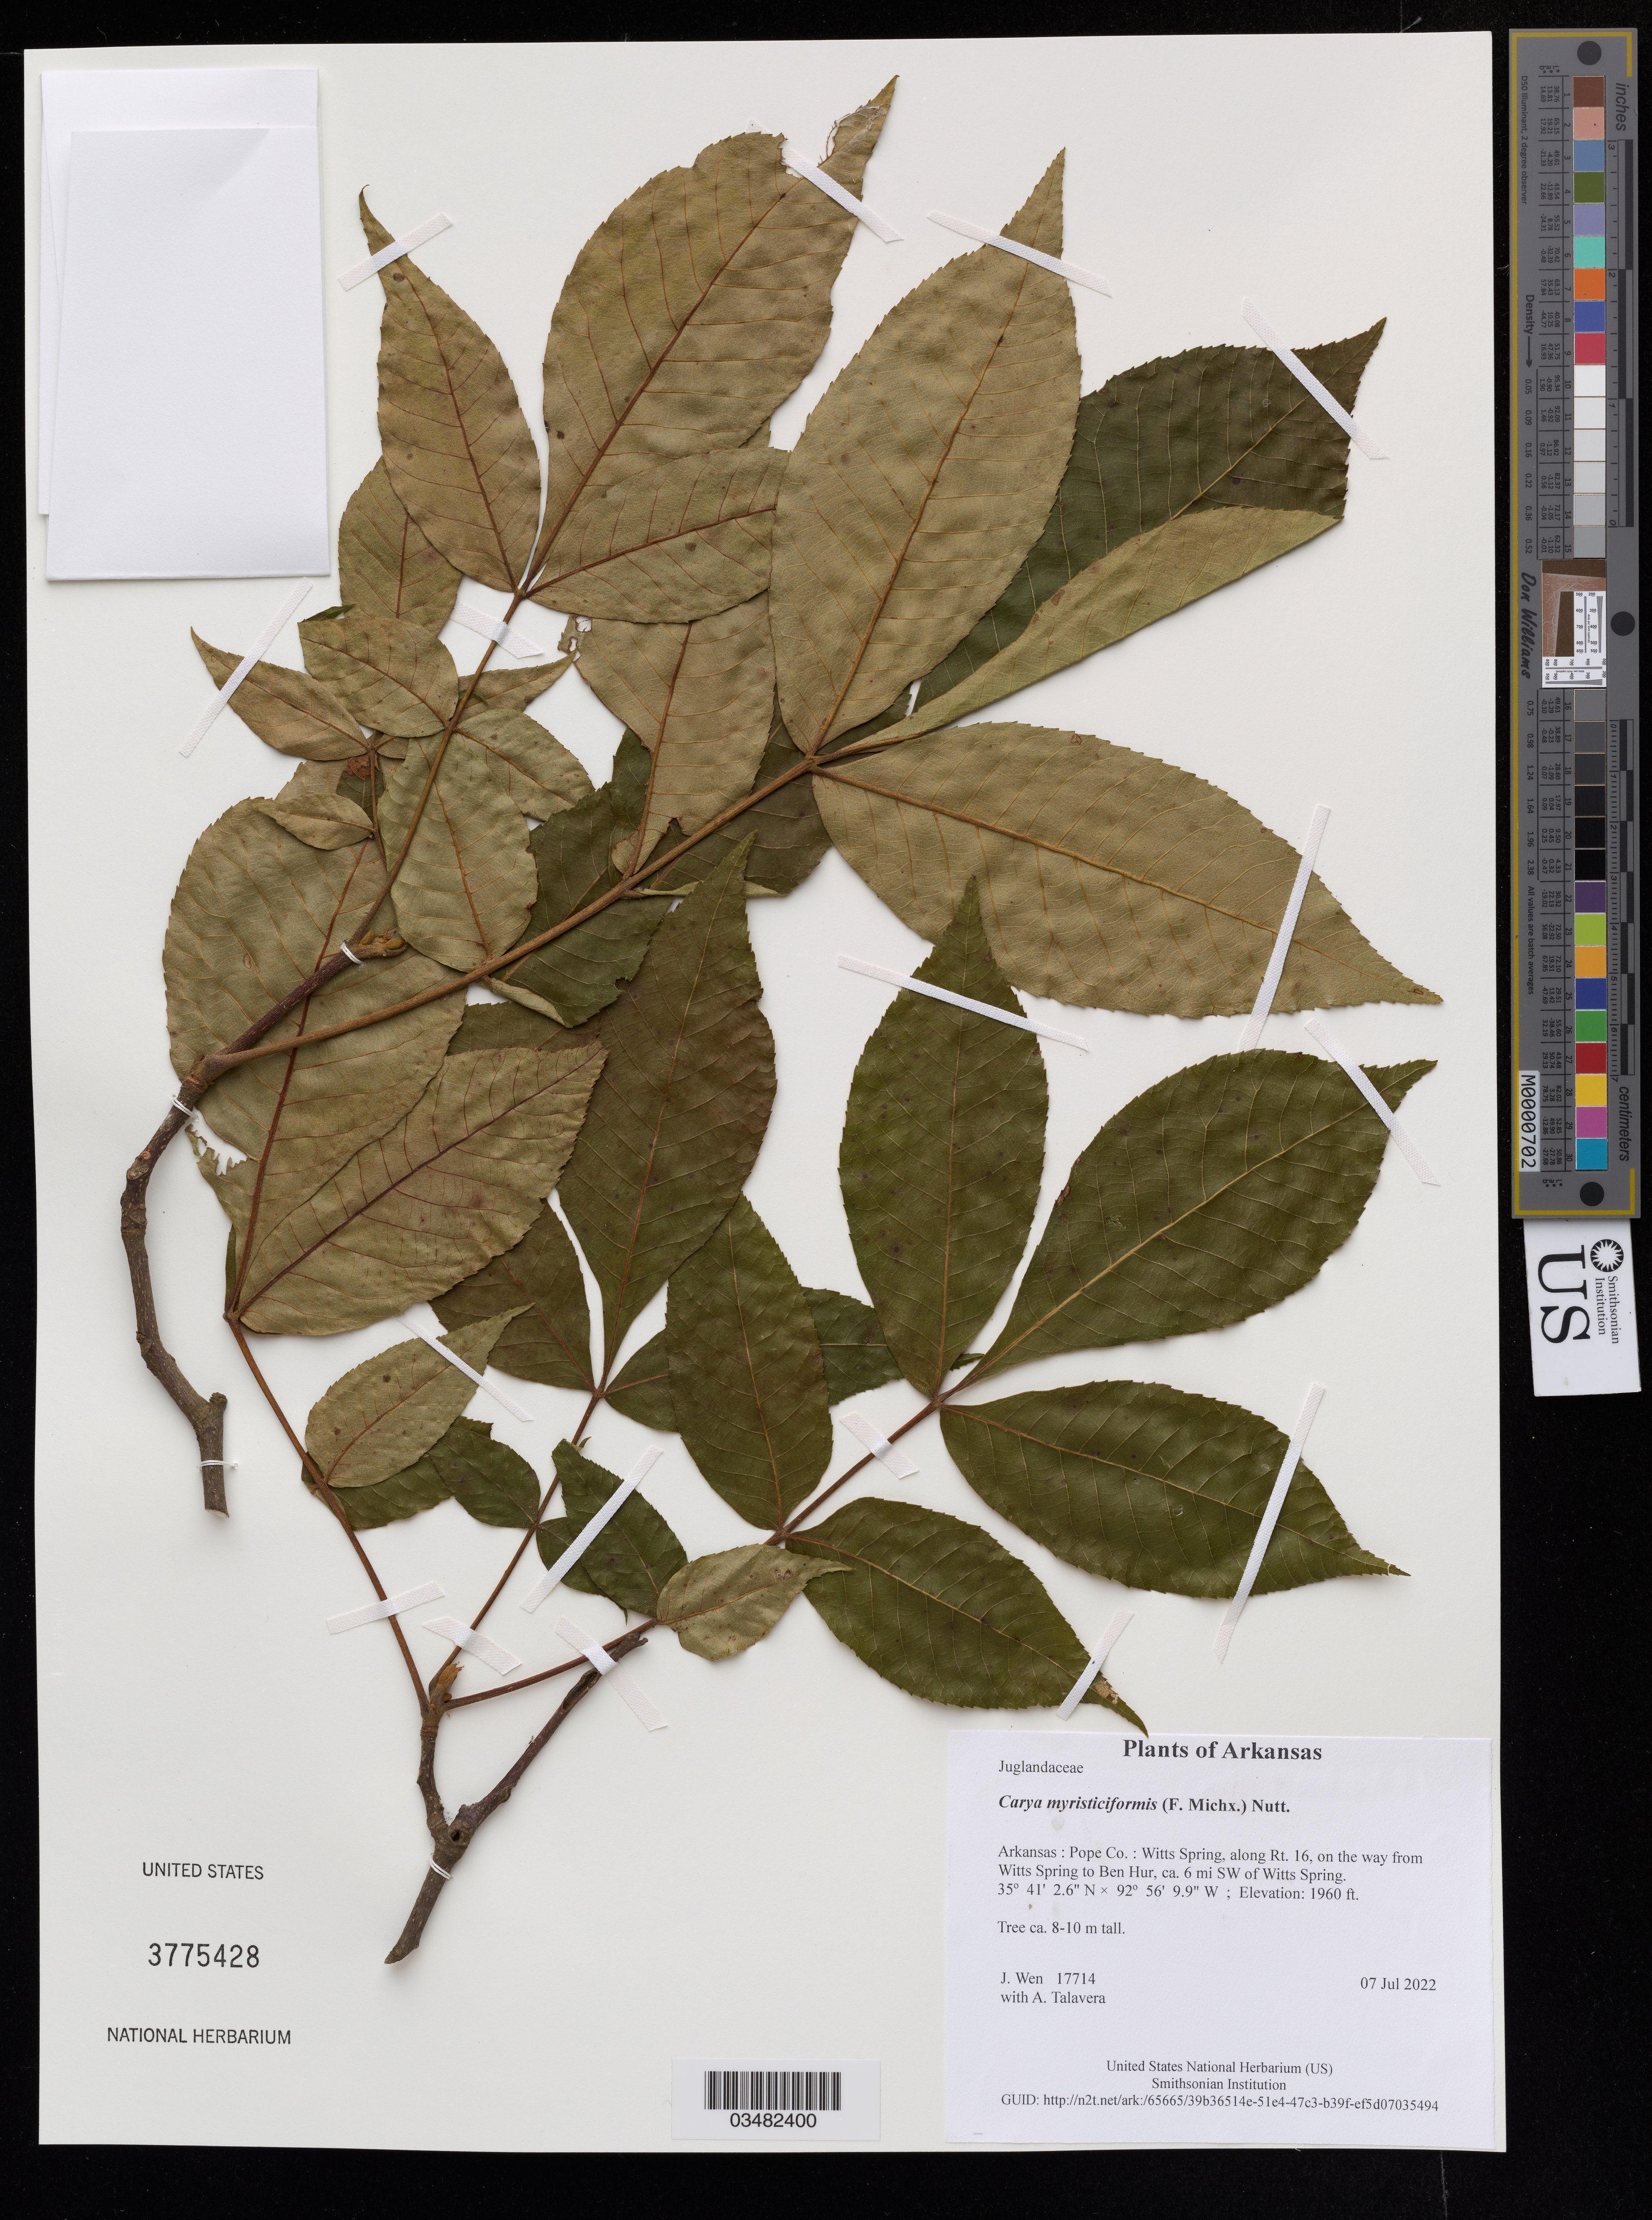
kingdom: Plantae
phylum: Tracheophyta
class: Magnoliopsida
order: Fagales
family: Juglandaceae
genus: Carya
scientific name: Carya myristiciformis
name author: (F. Michx.) Nutt.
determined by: Wen, Jun, (BOT), Smithsonian Institution - National Museum of Natural History (UNITED STATES)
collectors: J. Wen & A. Talavera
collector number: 17714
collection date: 2022-07-07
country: United States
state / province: Arkansas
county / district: Pope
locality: Witts Spring, along Rt. 16, on the way from Witts Spring to Ben Hur, ca. 6 mi SW of Witts Spring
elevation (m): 597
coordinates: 35 41.044 N, 92 56.165 W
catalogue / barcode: US 3775428